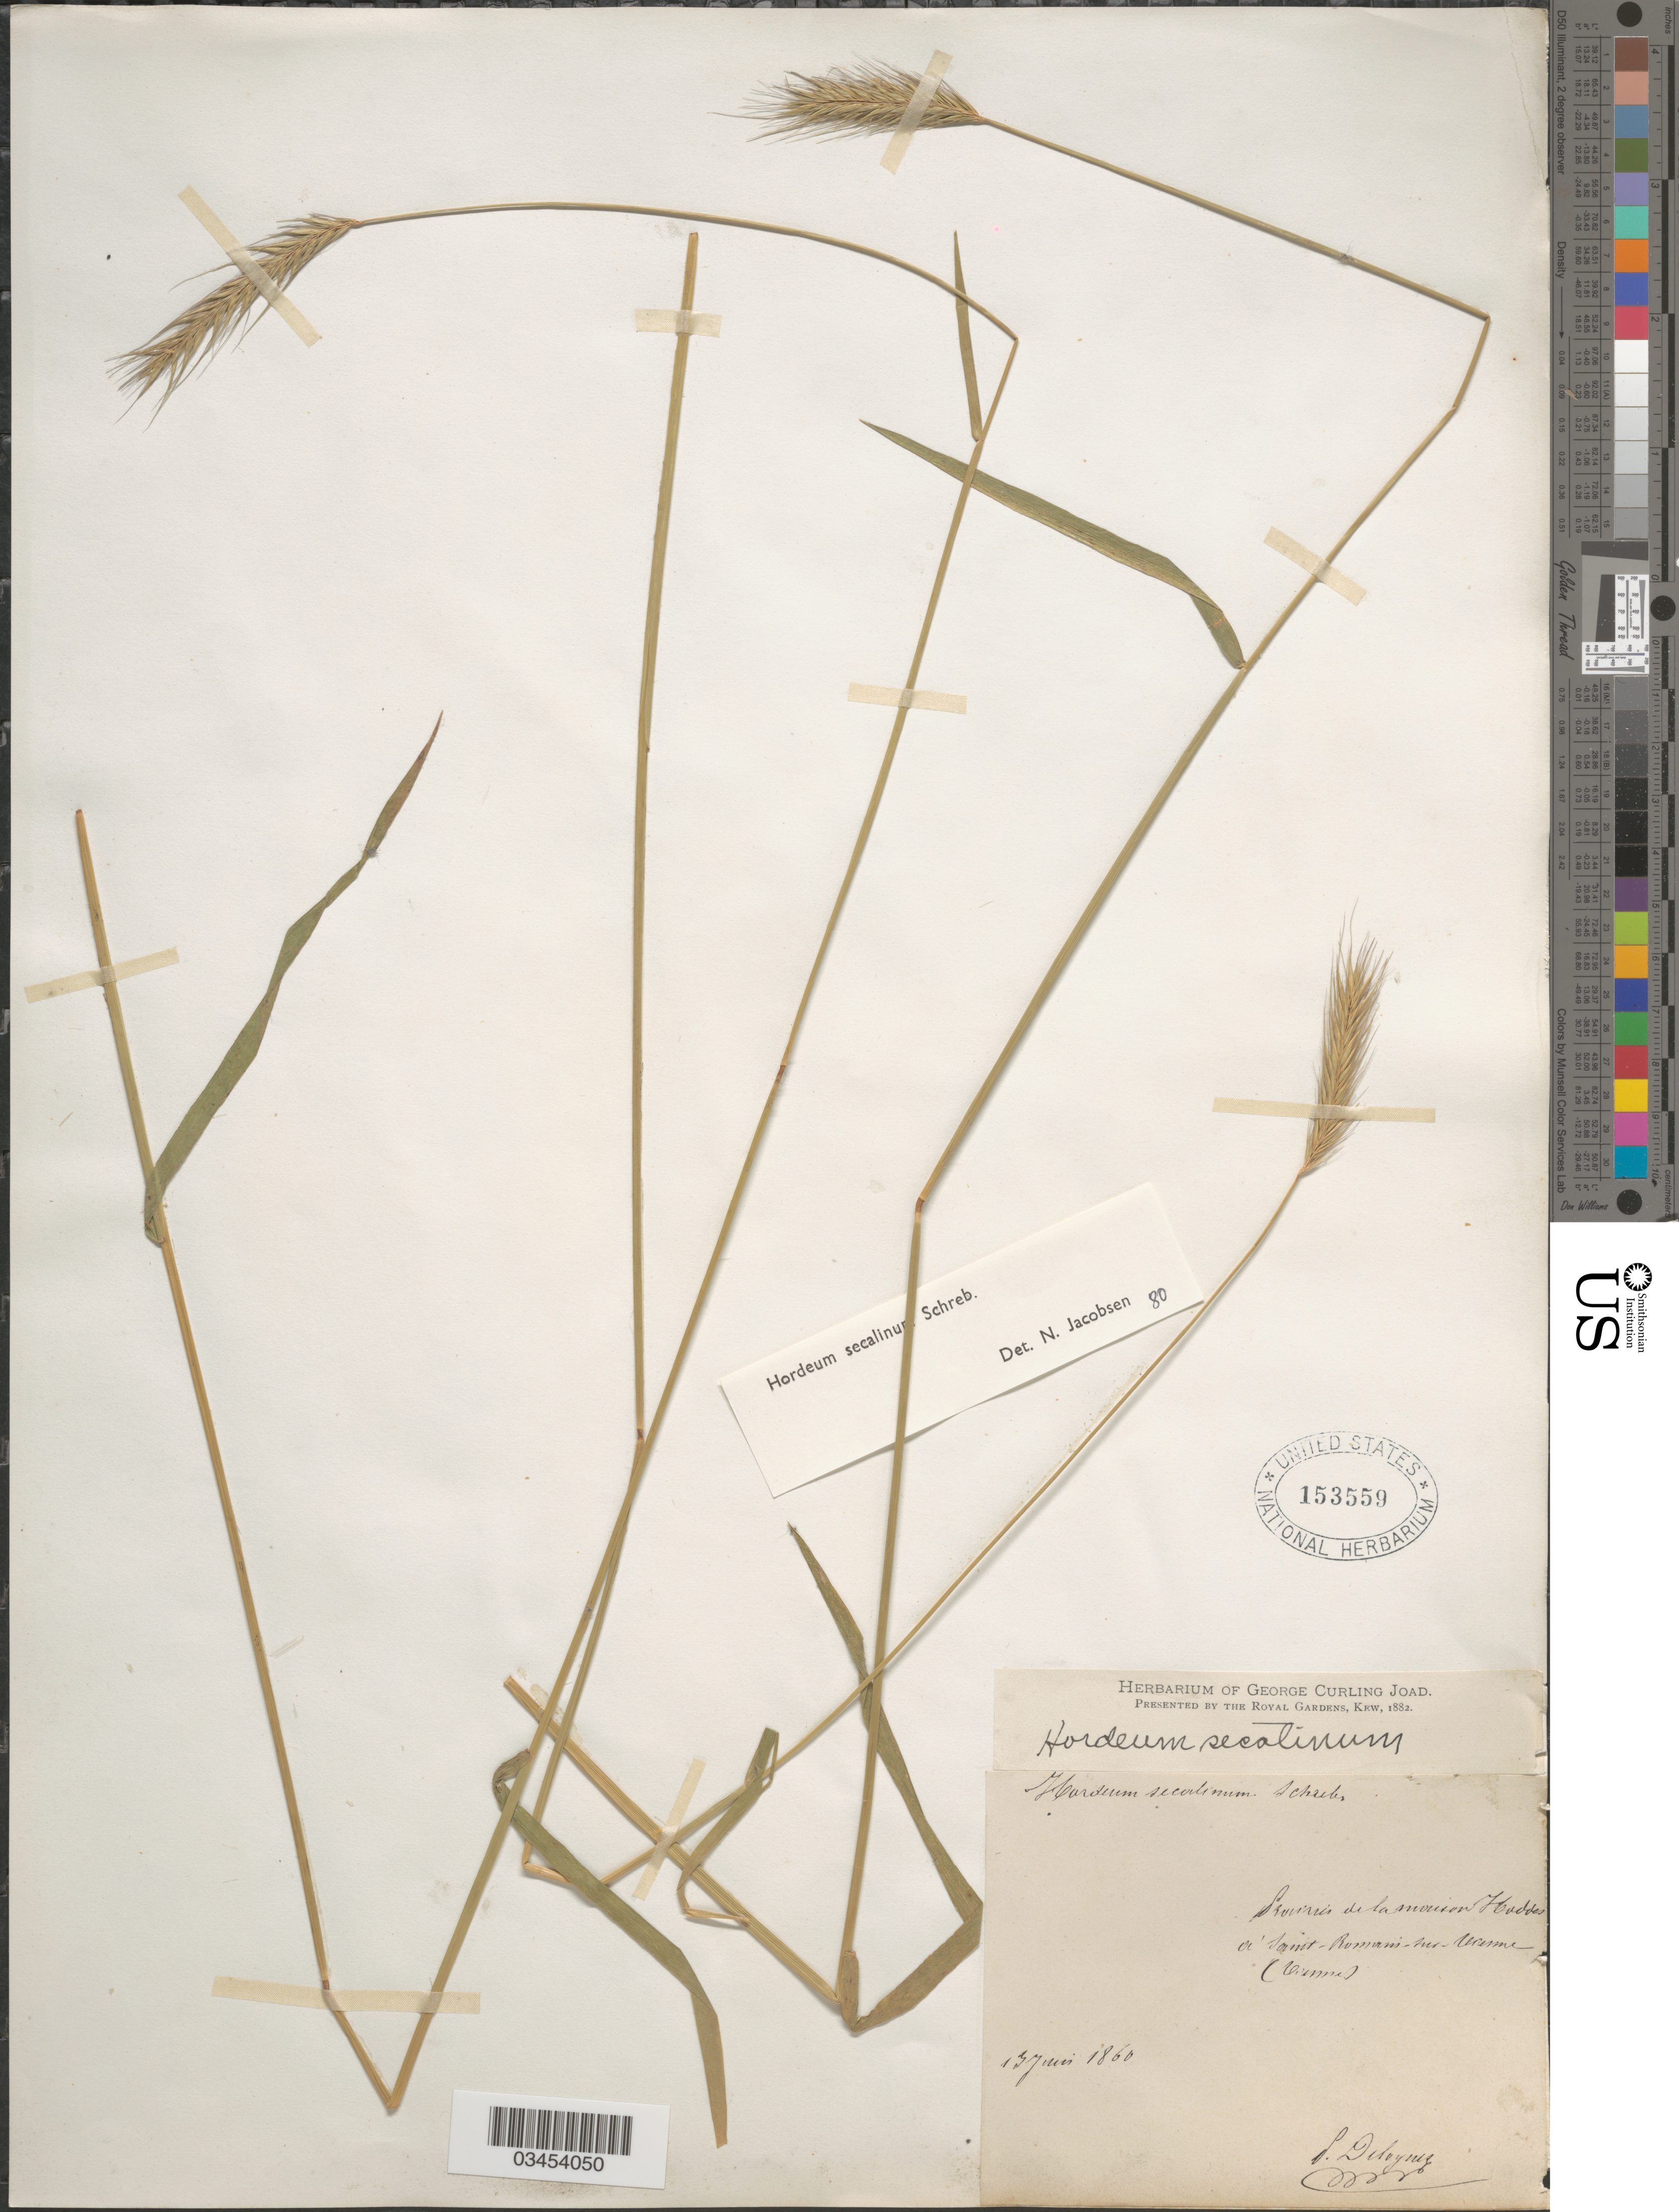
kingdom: Plantae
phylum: Tracheophyta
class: Liliopsida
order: Poales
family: Poaceae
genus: Hordeum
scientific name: Hordeum secalinum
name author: Schreb.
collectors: P. Deloynes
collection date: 1860-06-13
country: France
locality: Sommes de la mouson Haddes á Saint-Romain-sur-Vienne (Vienne).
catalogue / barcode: US 153559